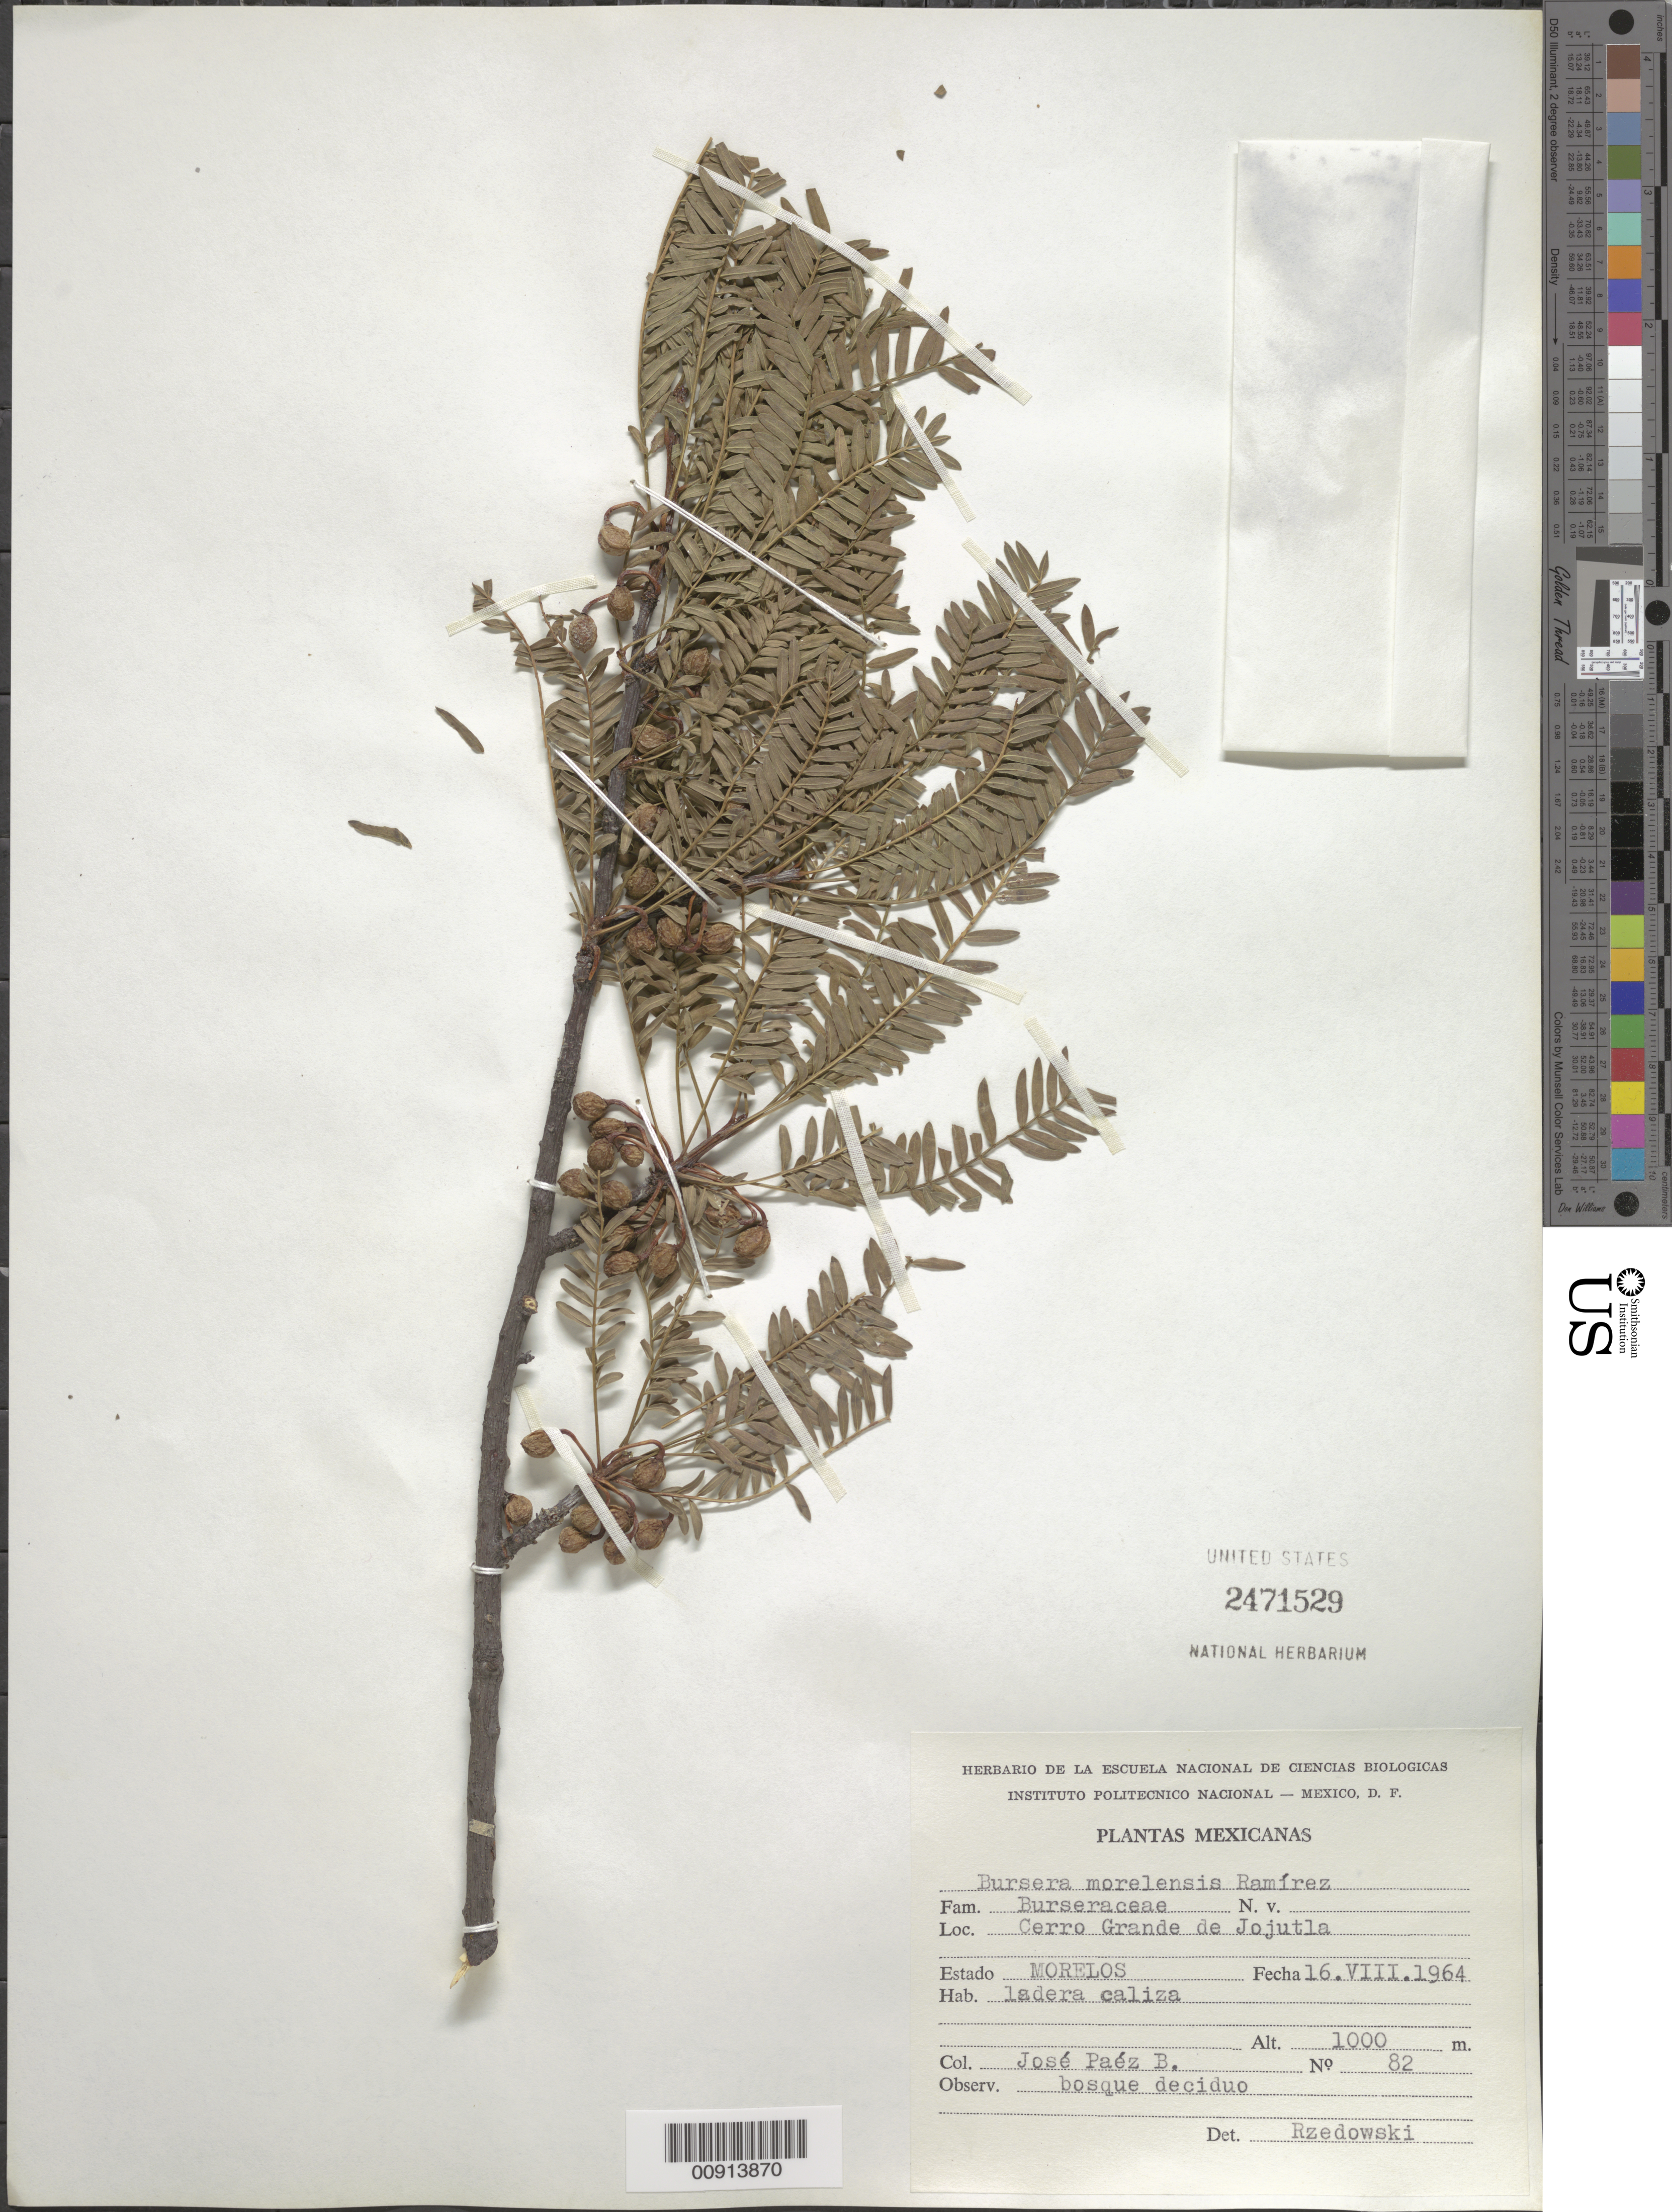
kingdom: Plantae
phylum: Tracheophyta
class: Magnoliopsida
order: Sapindales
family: Burseraceae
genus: Bursera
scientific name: Bursera morelensis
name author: Ramírez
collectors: Paéz B., J.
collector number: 82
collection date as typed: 16 Aug 1964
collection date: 1964-08-16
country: Mexico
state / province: Morelos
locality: Cerro Grande de Jojutla, Estado Morelos.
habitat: Ladera caliza; bosque deciduo.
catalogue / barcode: US 2471529